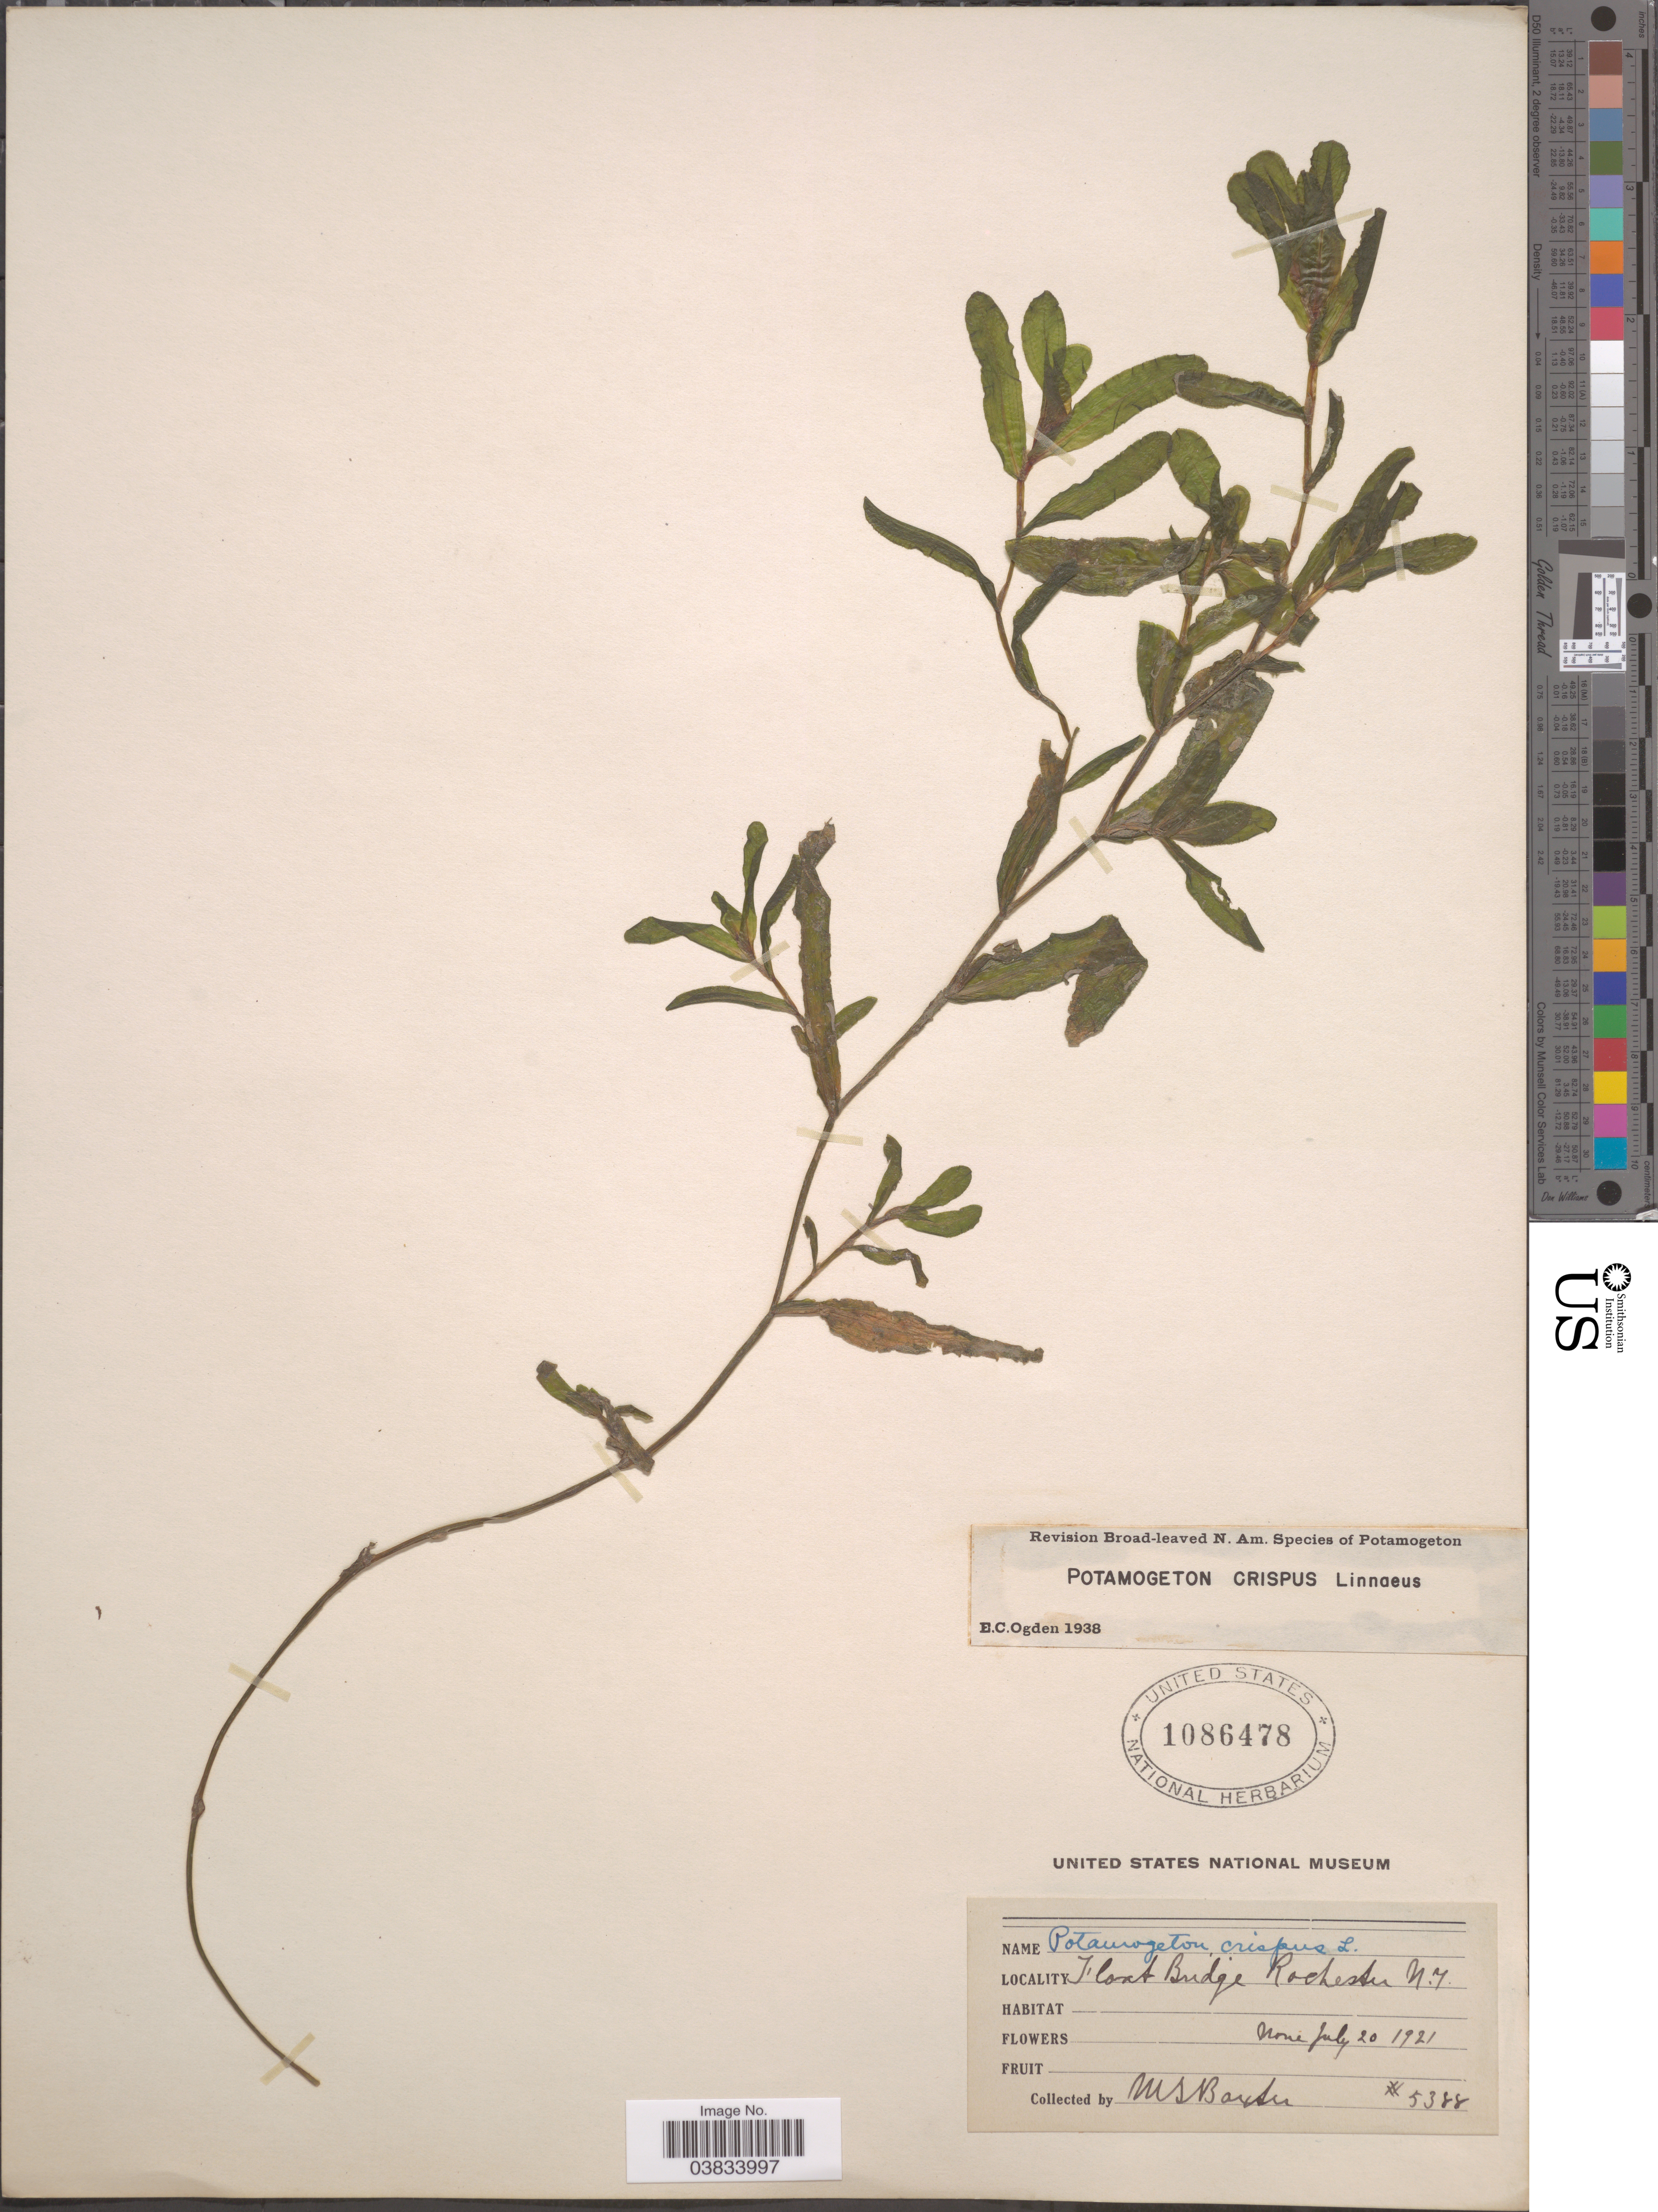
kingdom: Plantae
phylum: Tracheophyta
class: Liliopsida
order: Alismatales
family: Potamogetonaceae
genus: Potamogeton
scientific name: Potamogeton crispus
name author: L.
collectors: M. Baxter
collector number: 5388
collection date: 1921-07-20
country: United States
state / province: New York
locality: Float Bridge Rochester.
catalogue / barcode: US 1086478